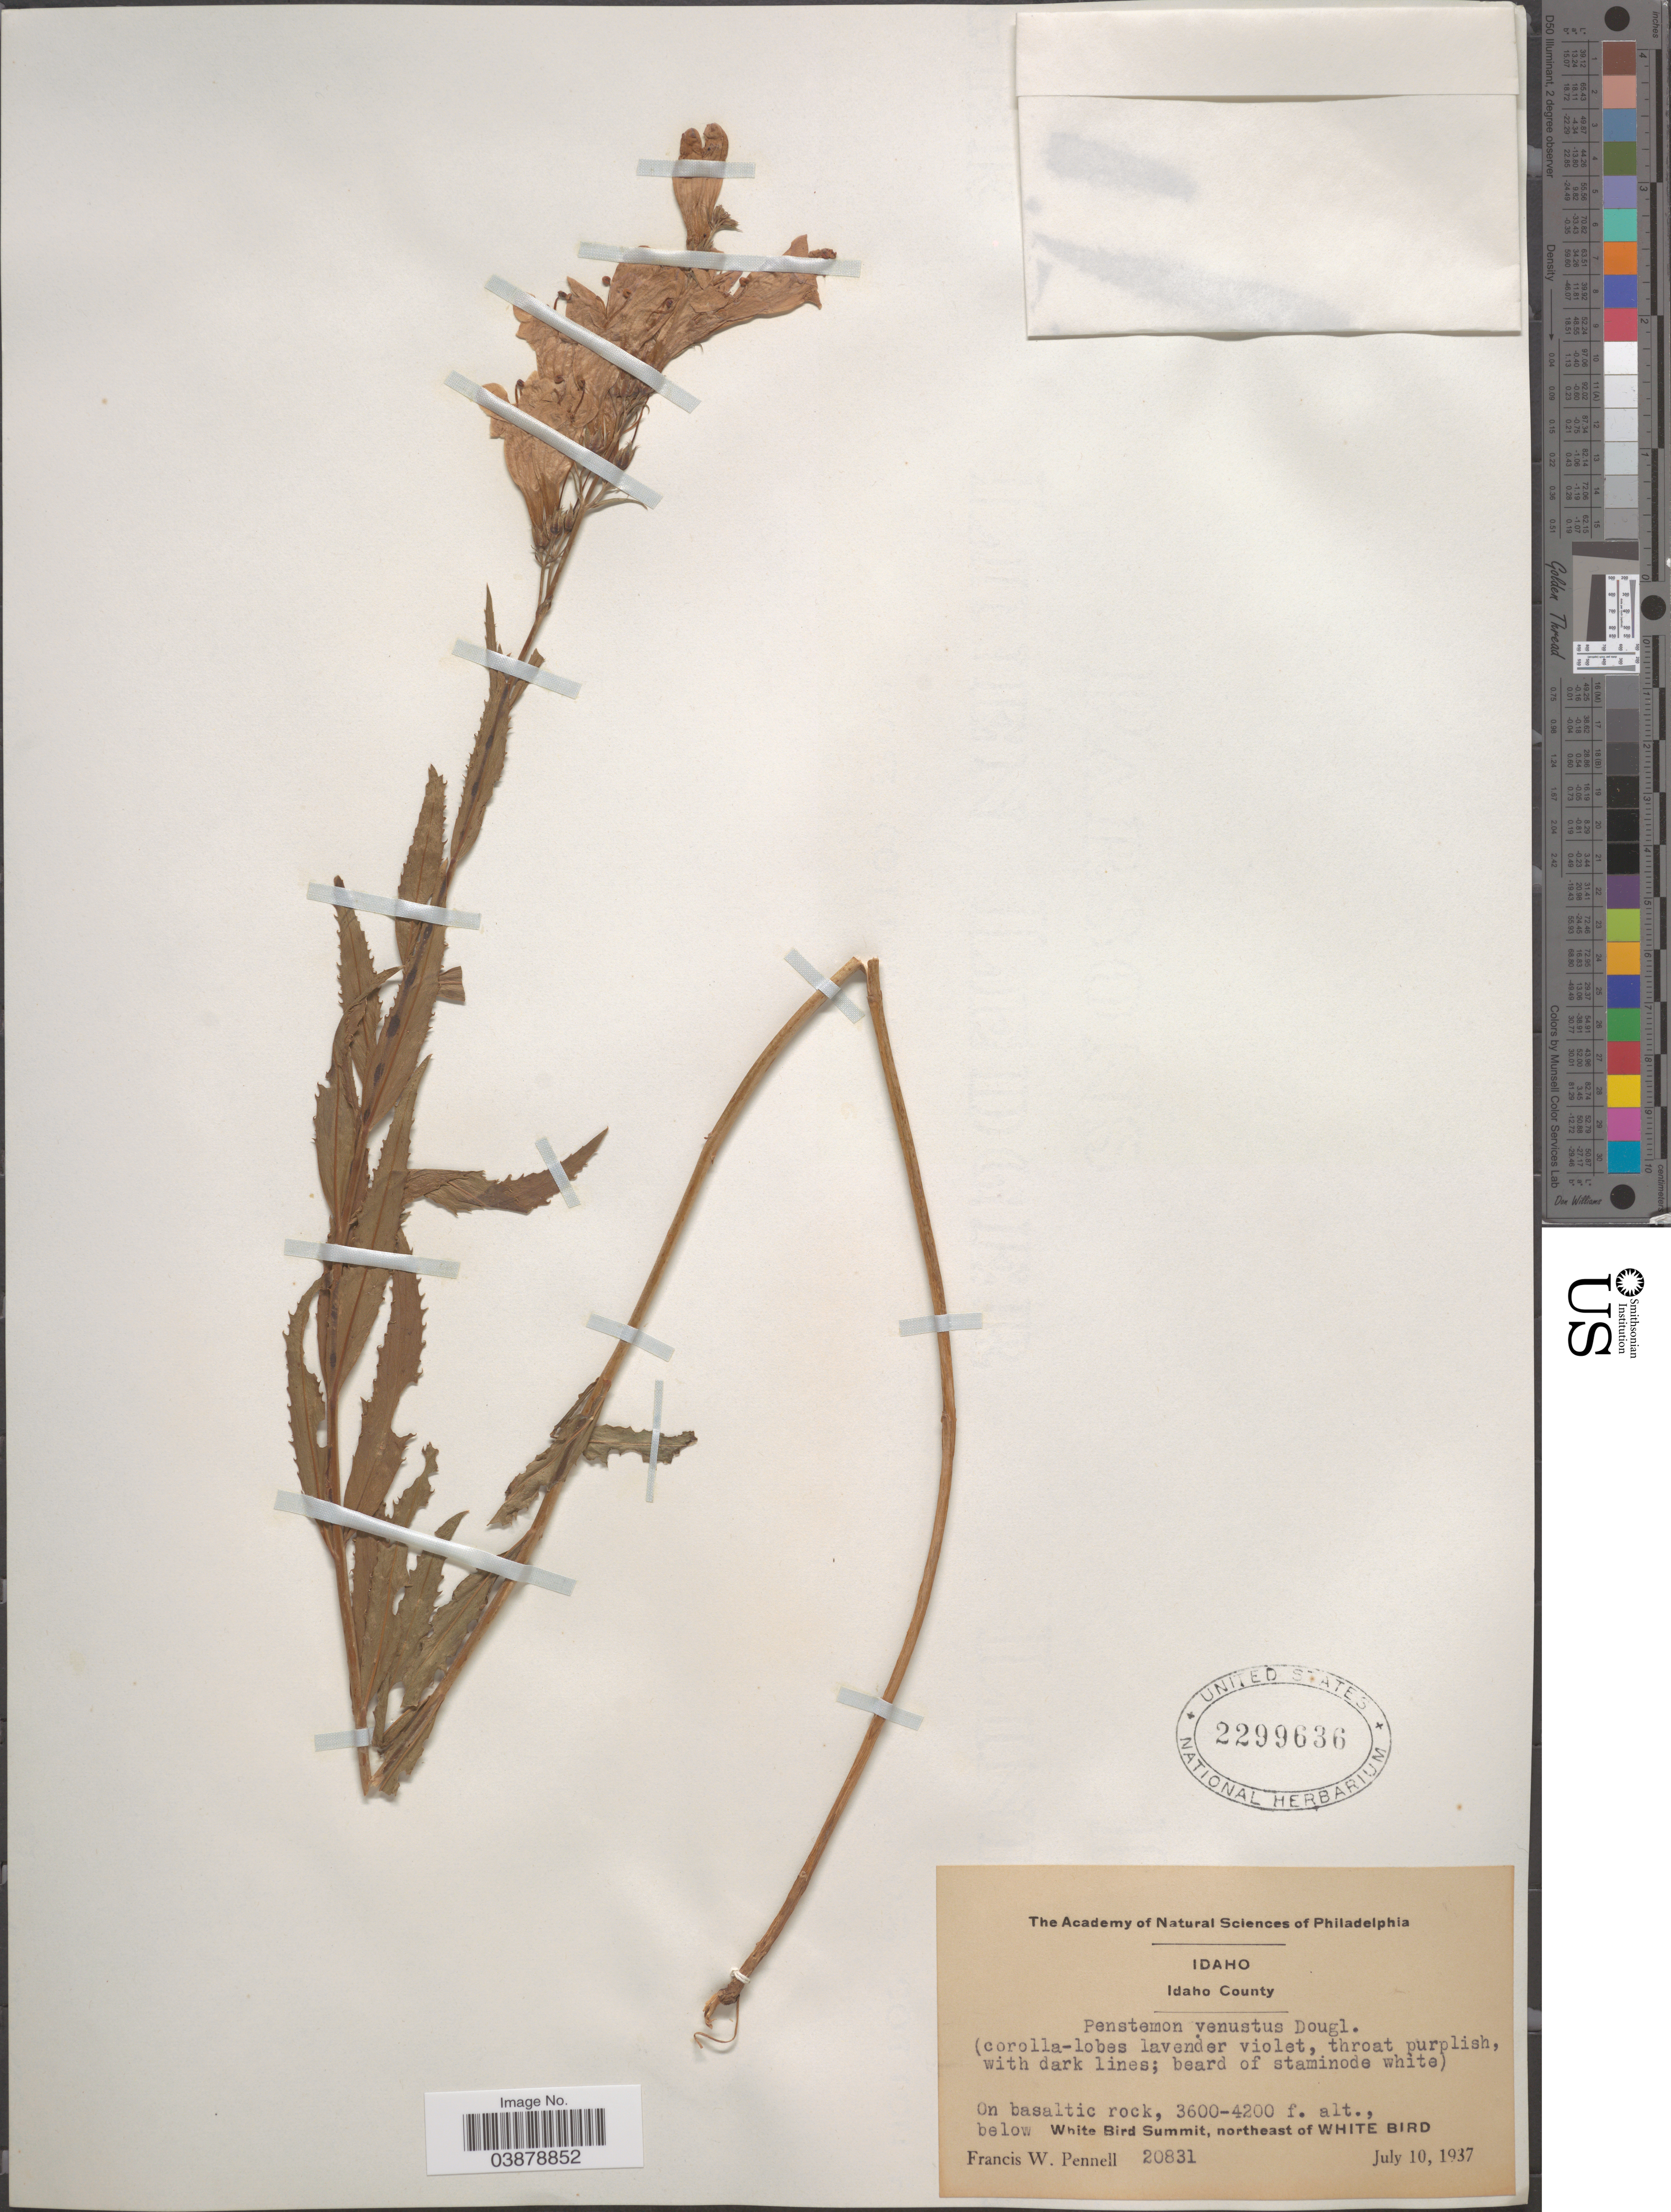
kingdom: Plantae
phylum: Tracheophyta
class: Magnoliopsida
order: Lamiales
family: Plantaginaceae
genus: Penstemon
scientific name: Penstemon venustus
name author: Douglas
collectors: F. W. Pennell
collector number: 20831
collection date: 1937-07-10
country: United States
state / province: Idaho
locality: Idaho County. On basaltic rock, below White Bird Summit, northeast of White Bird.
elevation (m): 1097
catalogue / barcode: US 2299636